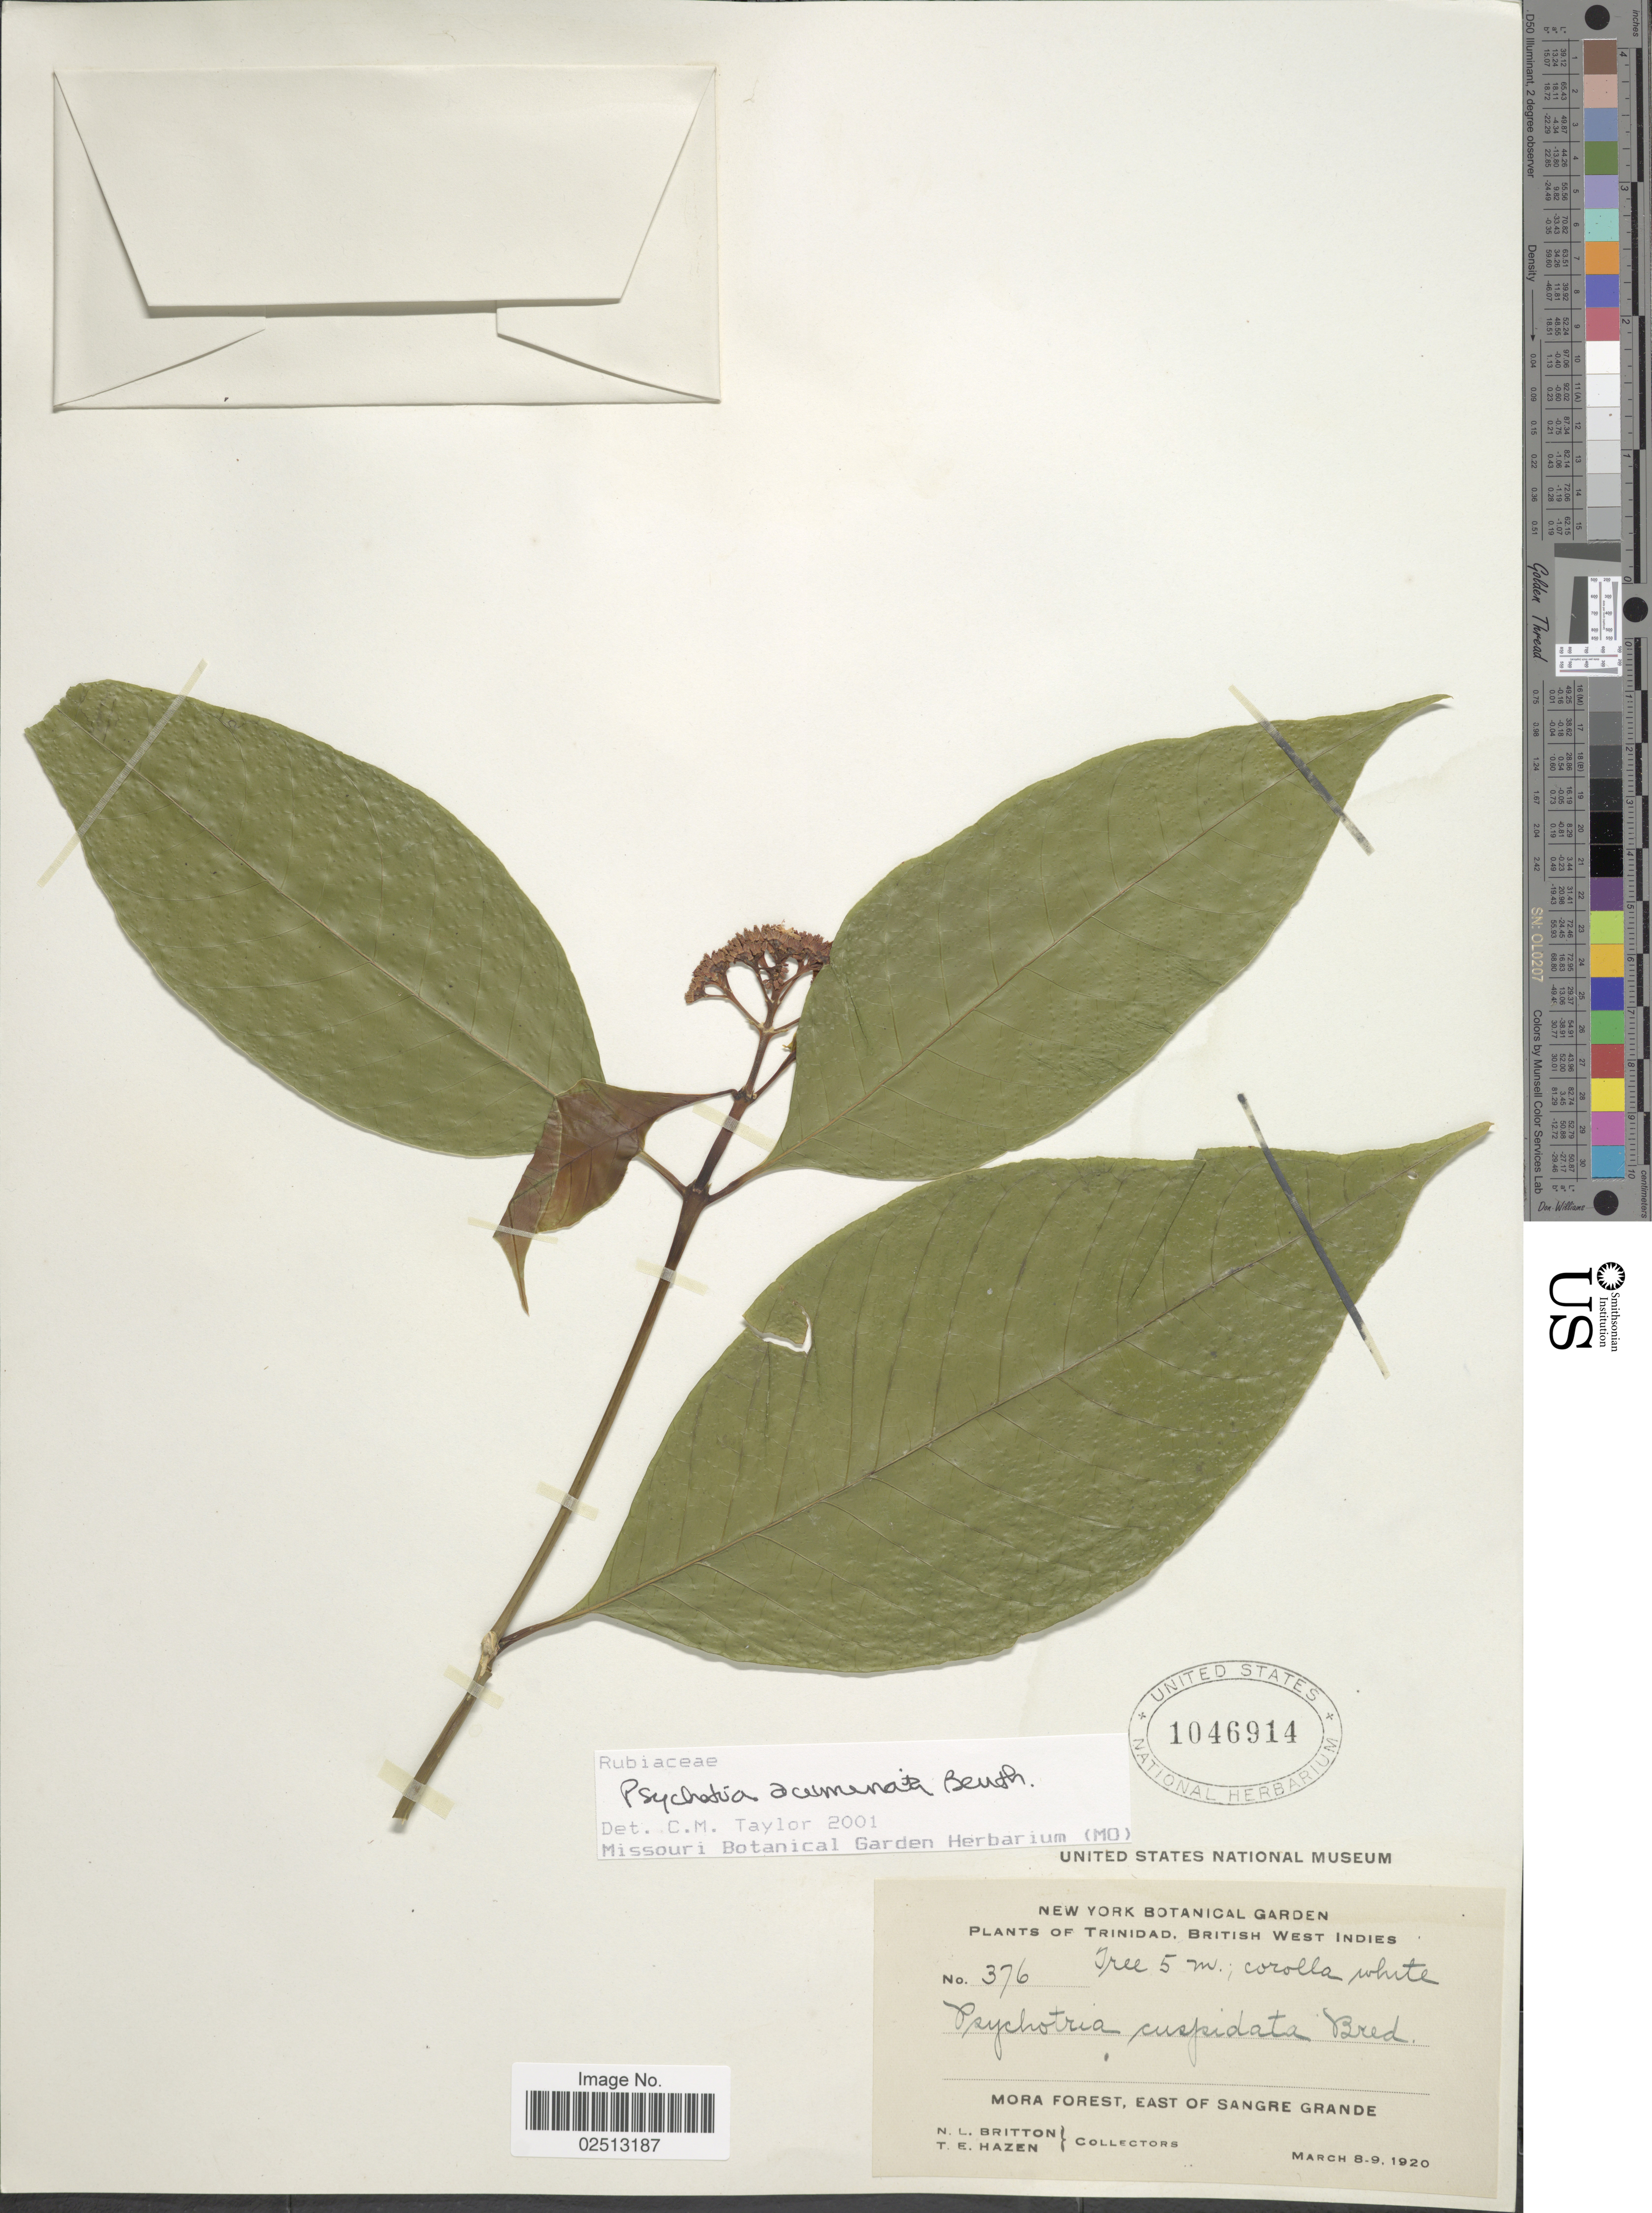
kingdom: Plantae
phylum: Tracheophyta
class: Magnoliopsida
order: Gentianales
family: Rubiaceae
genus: Psychotria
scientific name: Psychotria acuminata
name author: Benth.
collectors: N. Britton & T. E. Hazen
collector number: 376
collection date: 1920-03-08/1920-03-09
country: Trinidad and Tobago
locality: Trinidad, British West Indies. Mora Forest, east of Sangre Grande.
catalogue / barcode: US 1046914